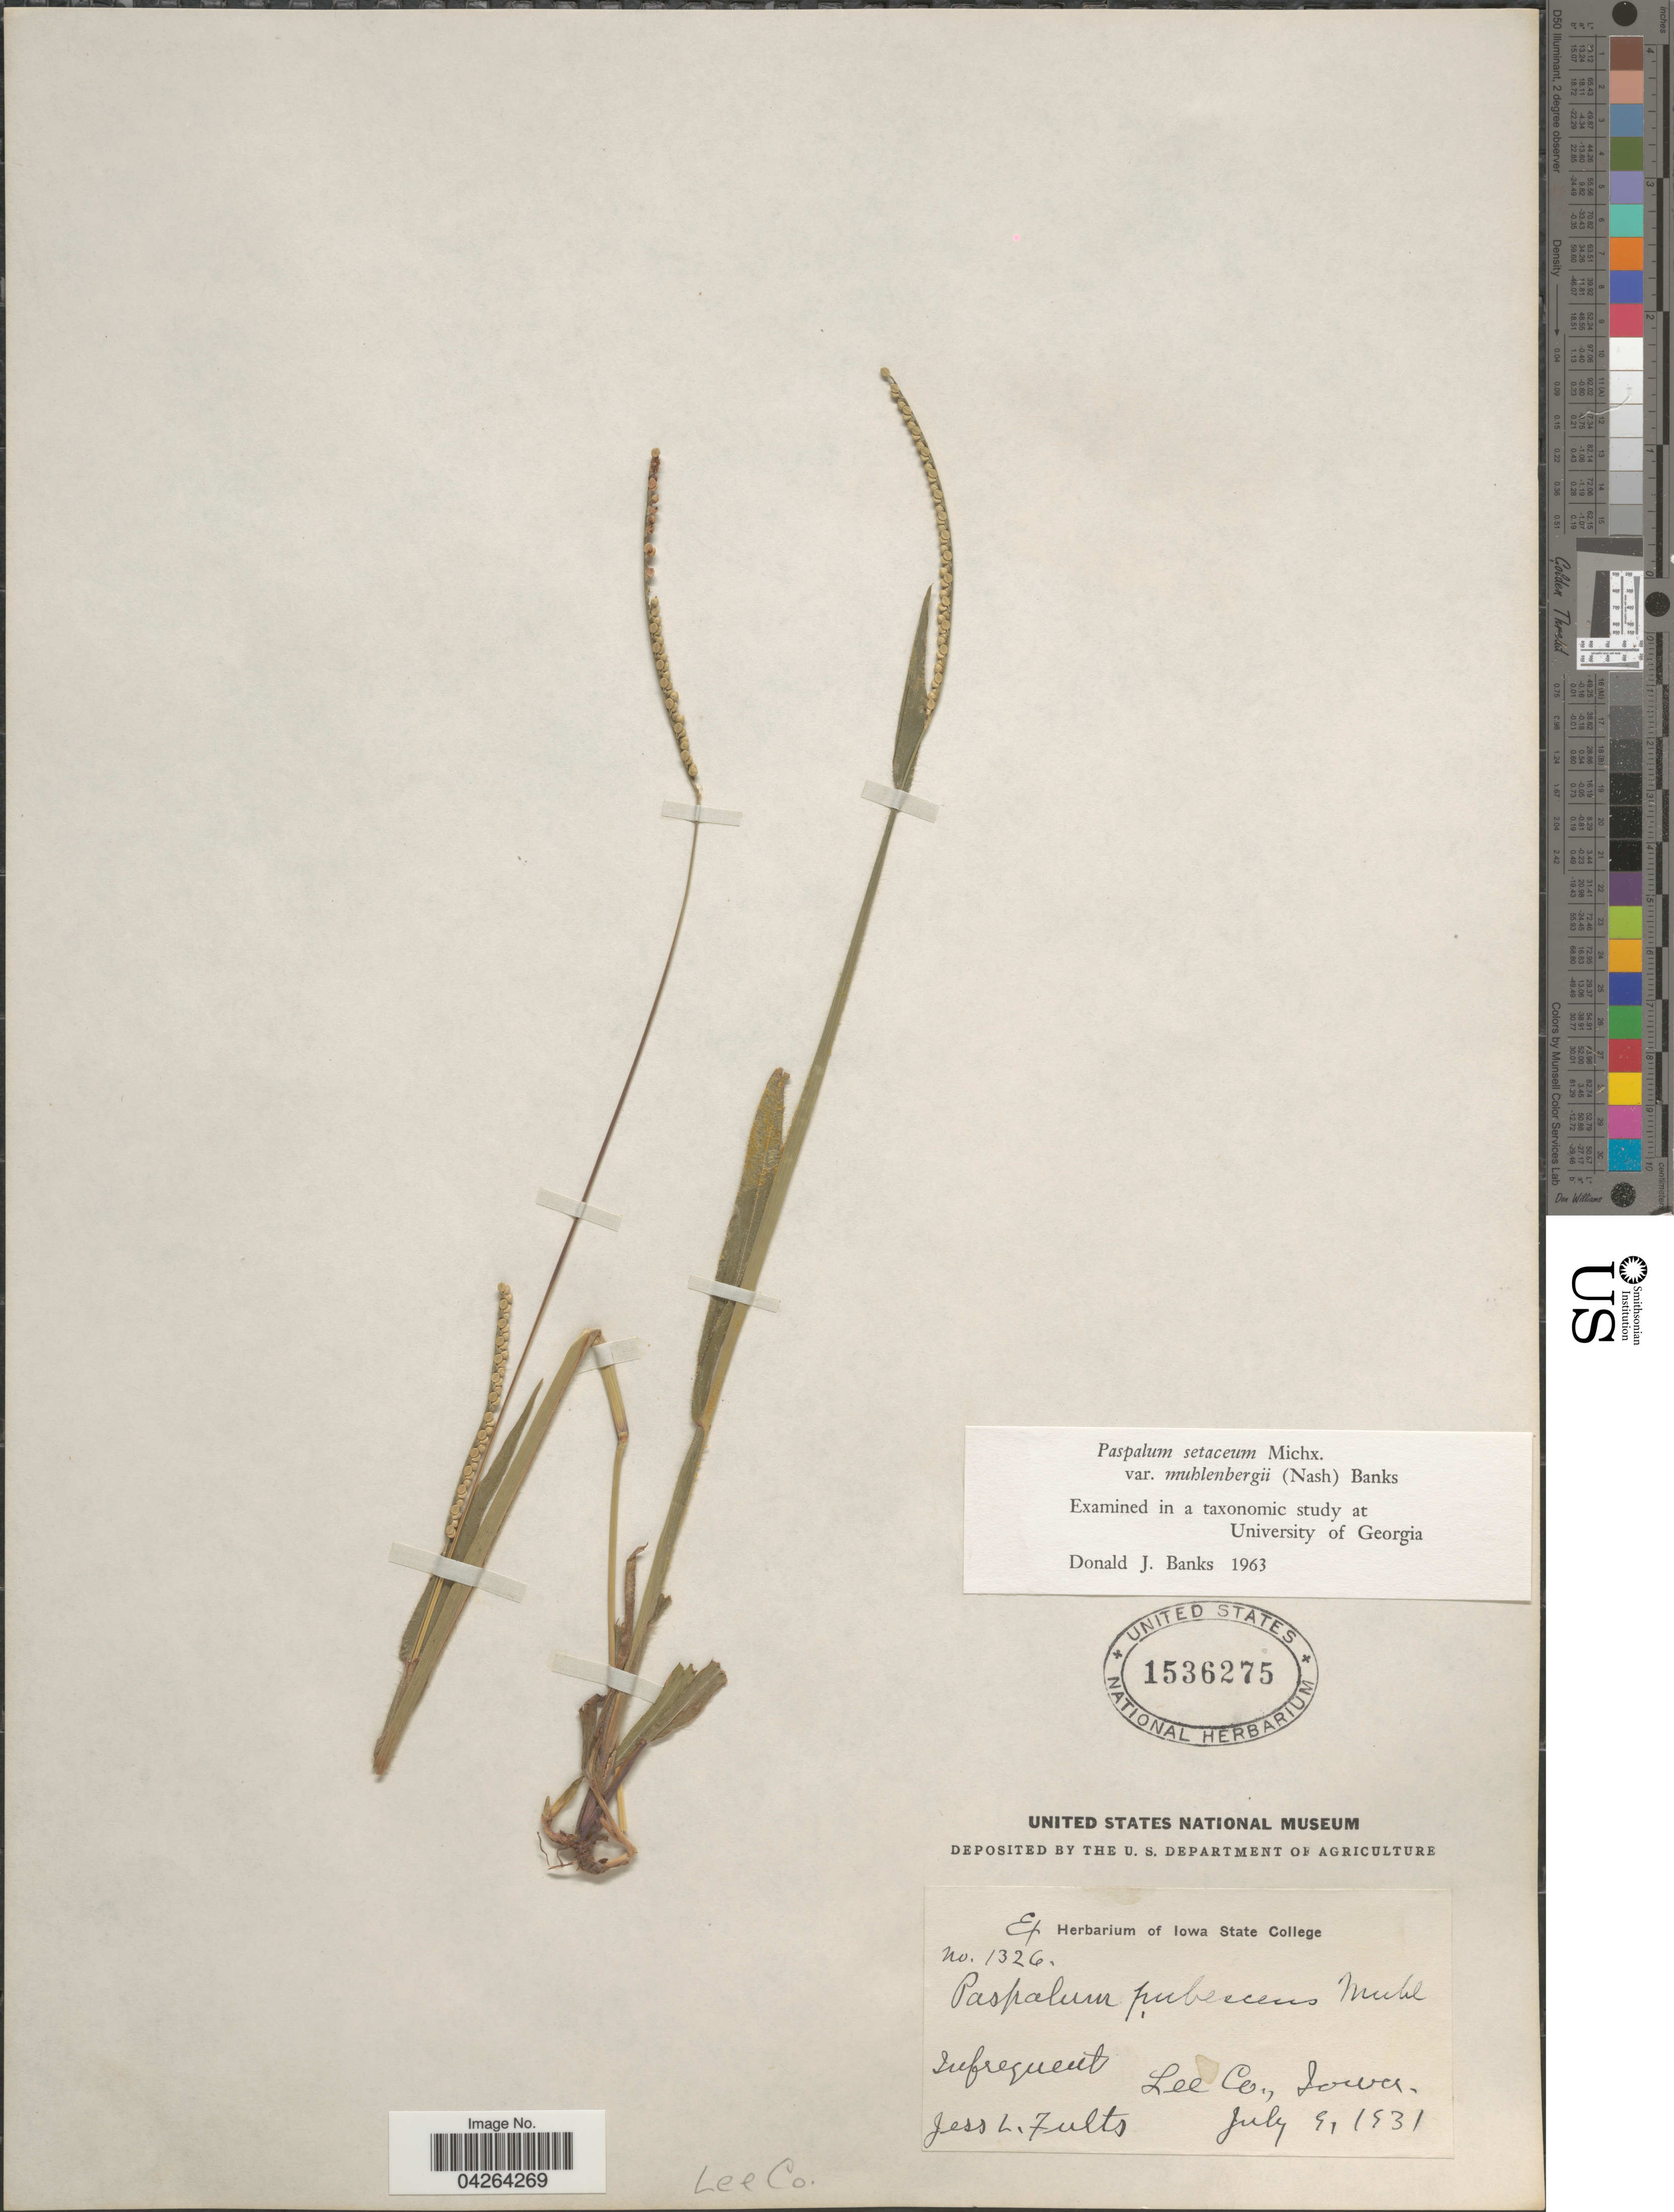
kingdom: Plantae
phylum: Tracheophyta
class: Liliopsida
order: Poales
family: Poaceae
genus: Paspalum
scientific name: Paspalum setaceum var. muhlenbergii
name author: (Nash) D.J. Banks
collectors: J. Fults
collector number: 1326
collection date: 1931-07-09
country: United States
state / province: Iowa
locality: Lee Co.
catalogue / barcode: US 1536275